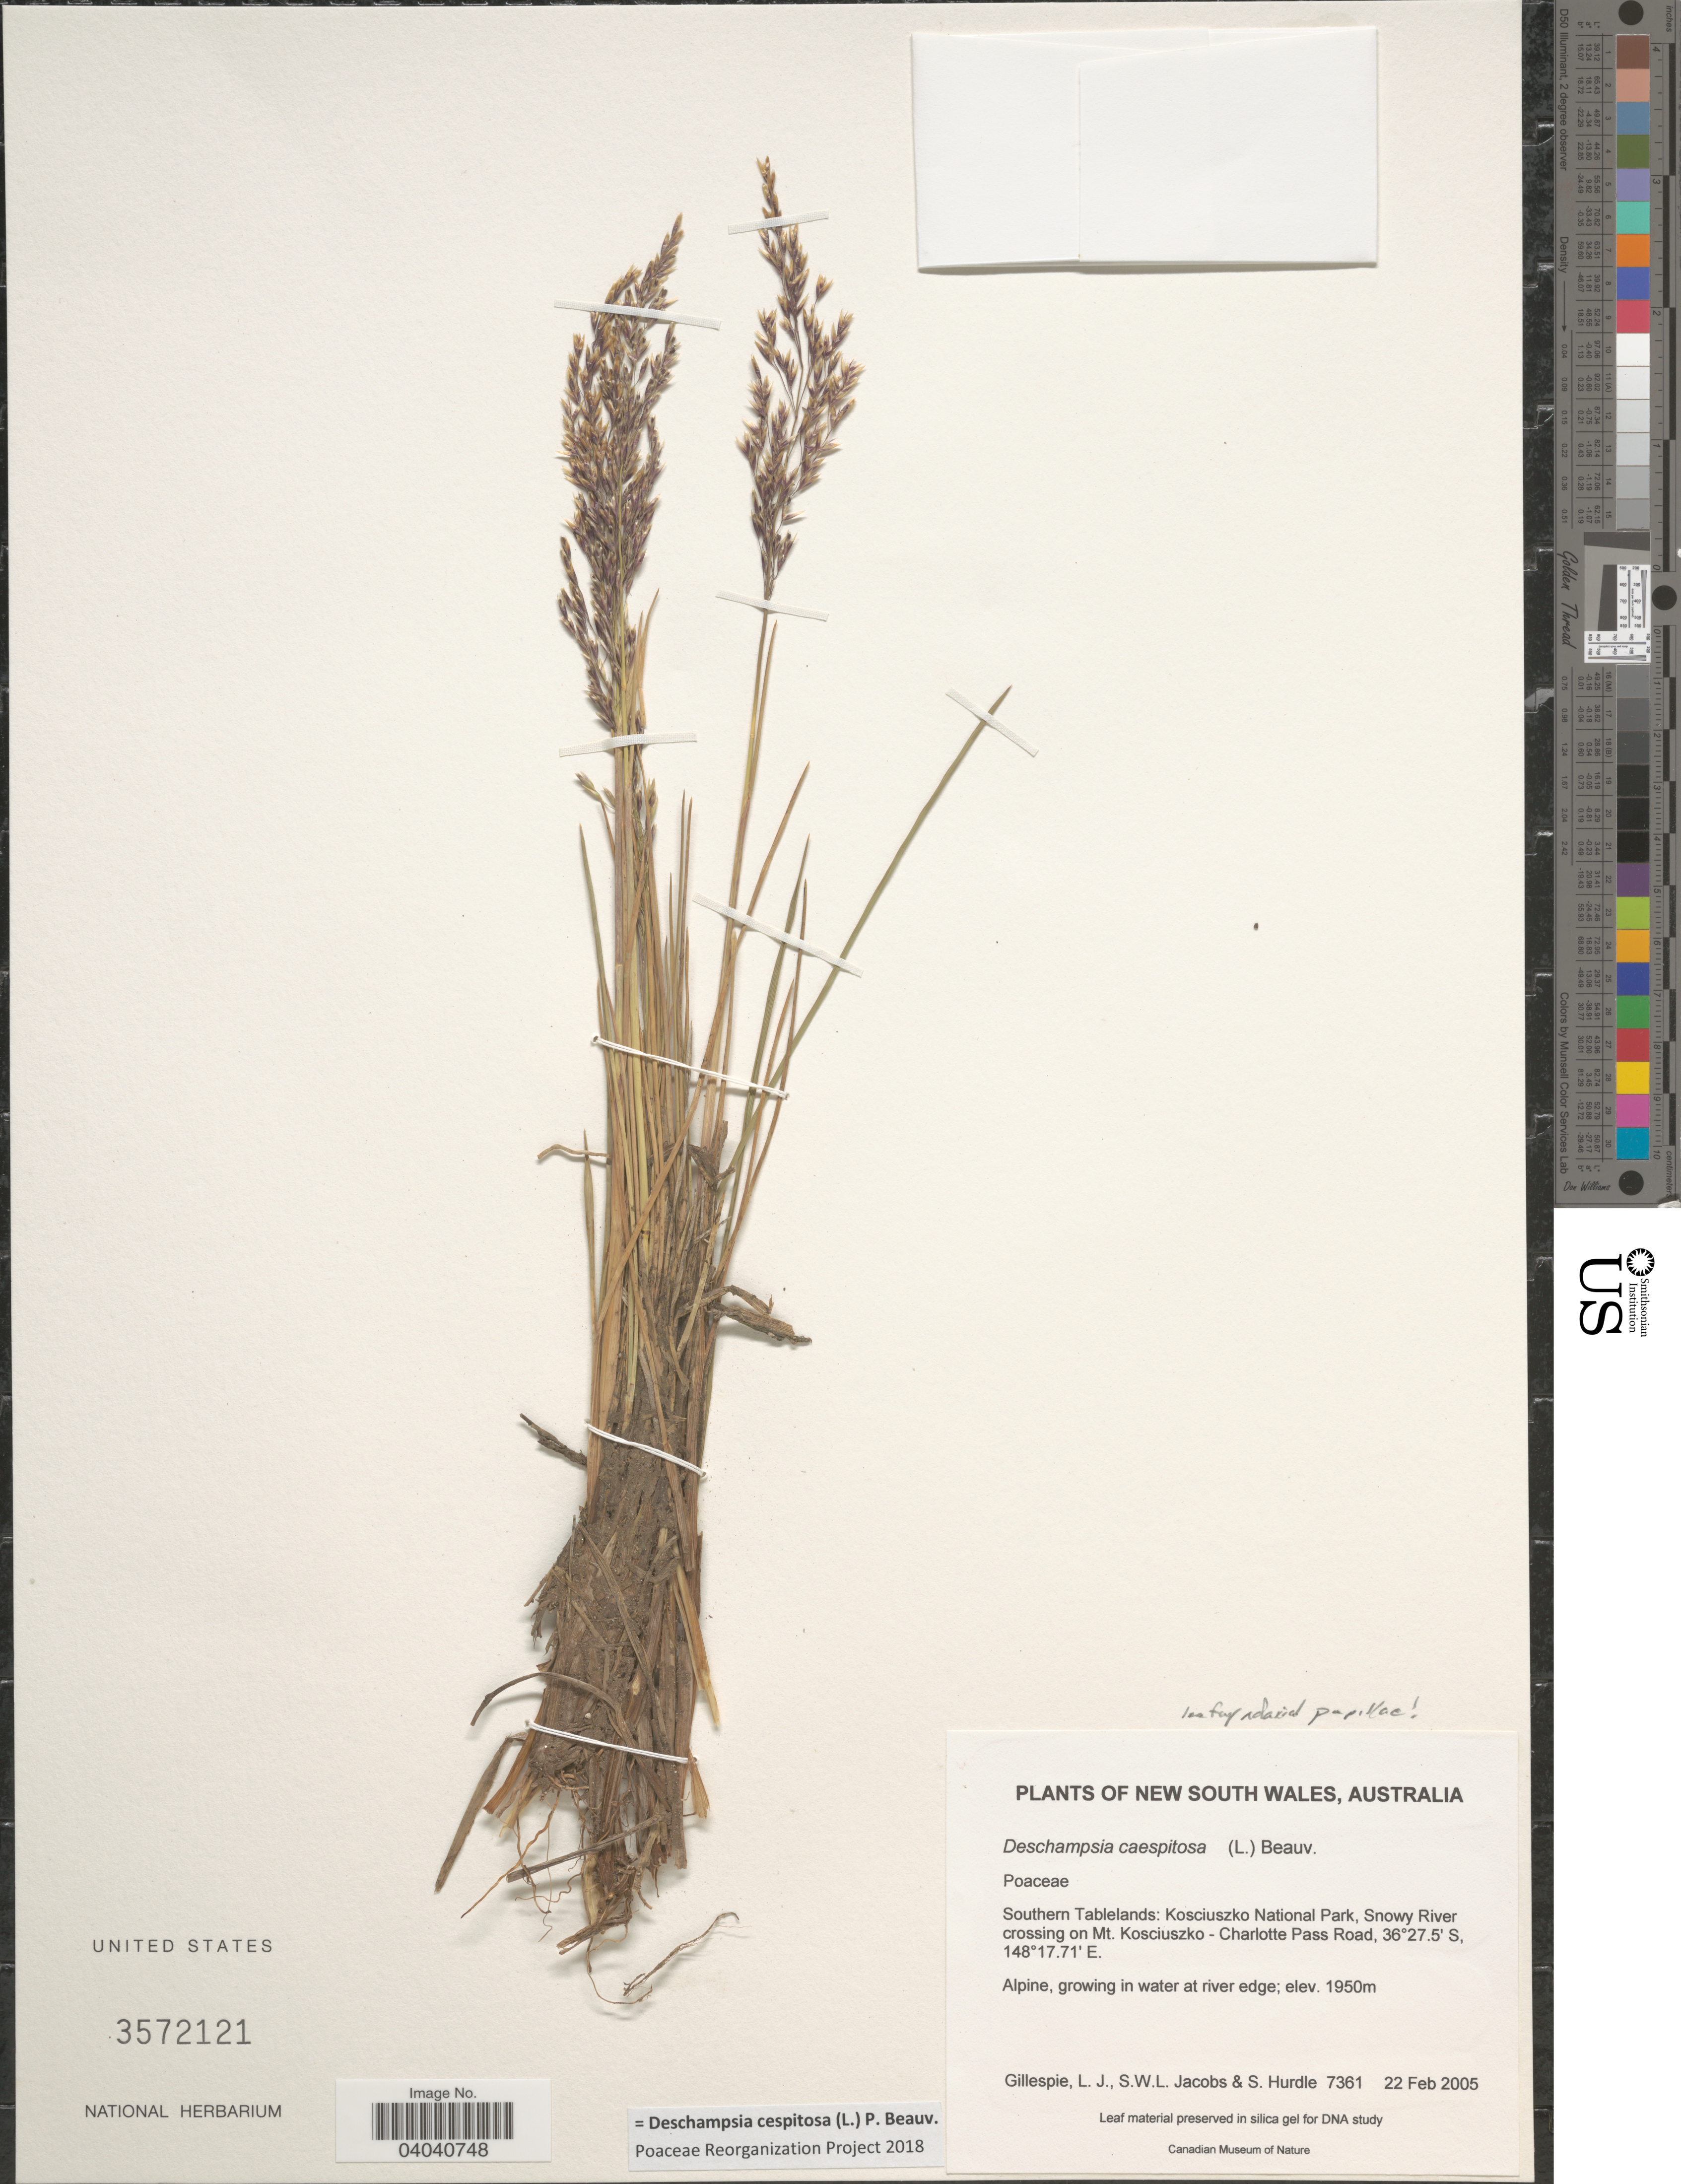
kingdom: Plantae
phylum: Tracheophyta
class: Liliopsida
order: Poales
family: Poaceae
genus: Deschampsia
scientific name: Deschampsia cespitosa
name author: (L.) P. Beauv.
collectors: L. Gillespie, S. W. L. Jacobs & S. Hurdle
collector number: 7361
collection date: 2005-02-22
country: Australia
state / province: New South Wales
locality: Southern Tablelands: Kosciuszko National Park, Snowy River crossing on Mt. Kosciuszko - Charlotte Pass Road. Alpine, growing in water at river edge.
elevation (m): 1950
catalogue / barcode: US 3572121